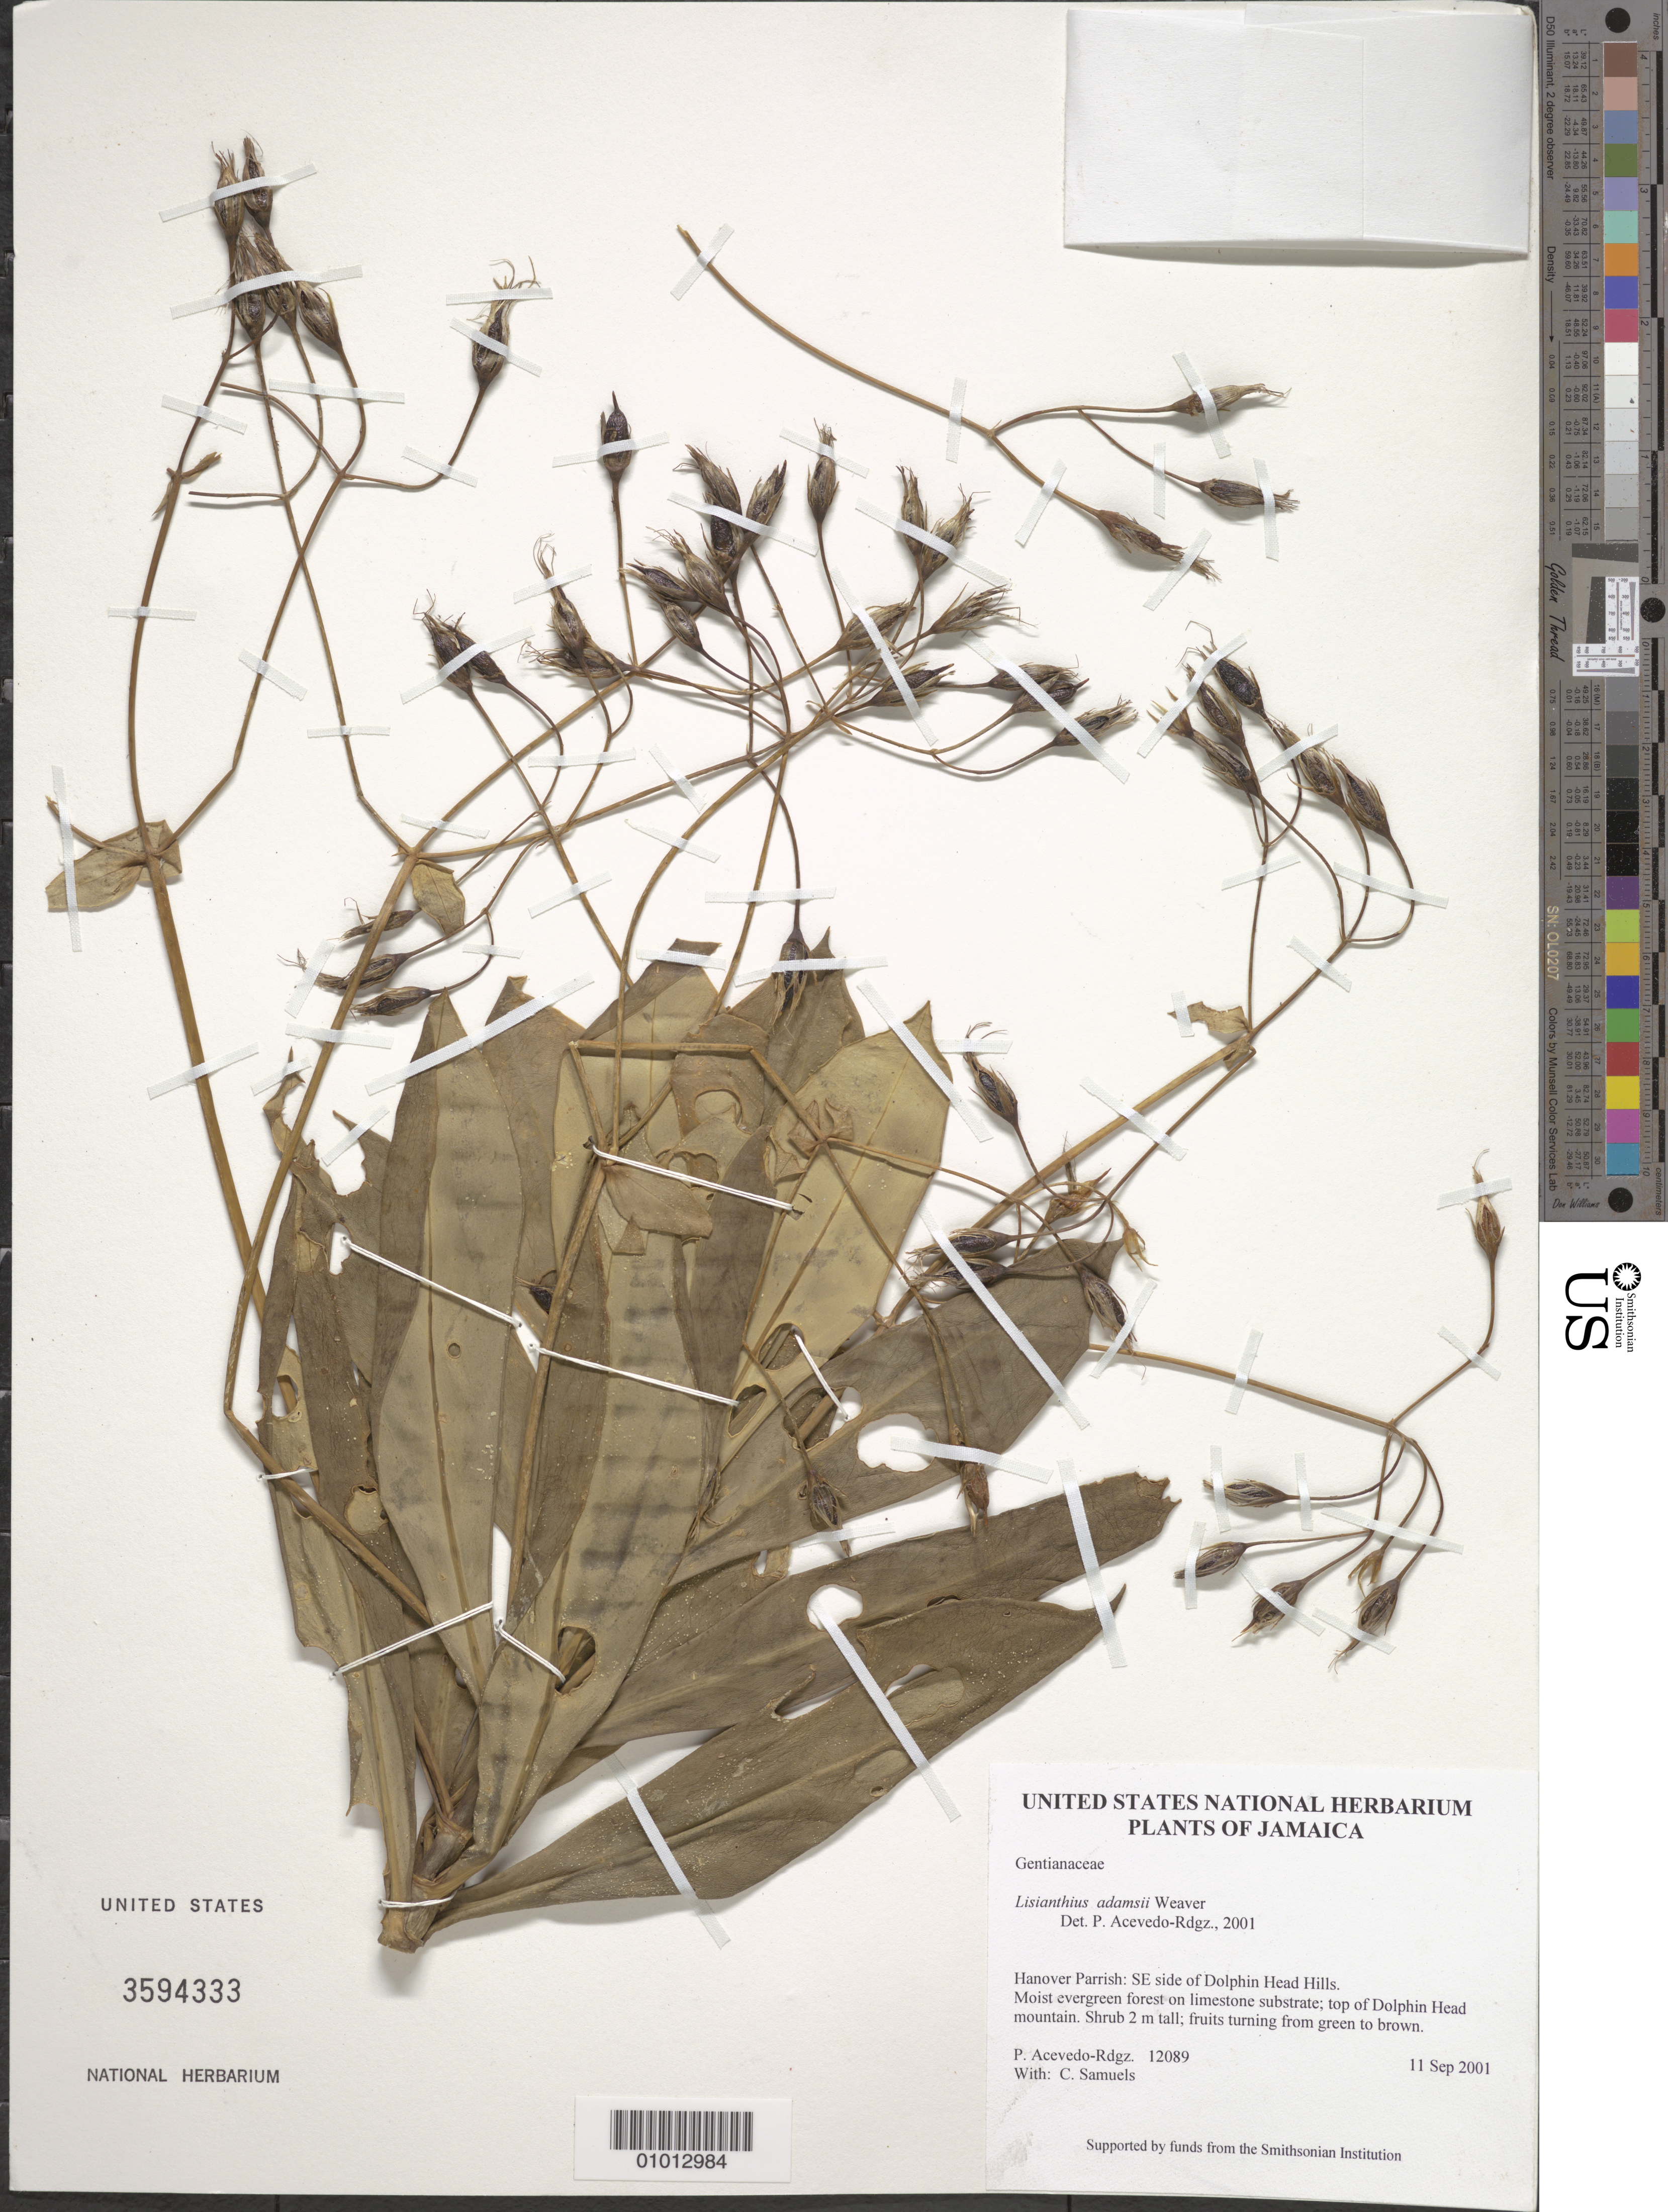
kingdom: Plantae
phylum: Tracheophyta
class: Magnoliopsida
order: Gentianales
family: Gentianaceae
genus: Lisianthius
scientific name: Lisianthius adamsii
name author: Weaver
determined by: Acevedo-Rodríguez, P., (BOT), Smithsonian Institution - National Museum of Natural History (UNITED STATES)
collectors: P. Acevedo-Rodr. & C. Samuels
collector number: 12089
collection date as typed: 11 Sep 2001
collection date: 2001-09-11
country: Jamaica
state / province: Hanover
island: Jamaica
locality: Hanover Parrish: SE side of Dolphin Head Hills.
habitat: Moist evergreen forest on limestone substrate; top of Dolphin Head mountain.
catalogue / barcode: US 3594333